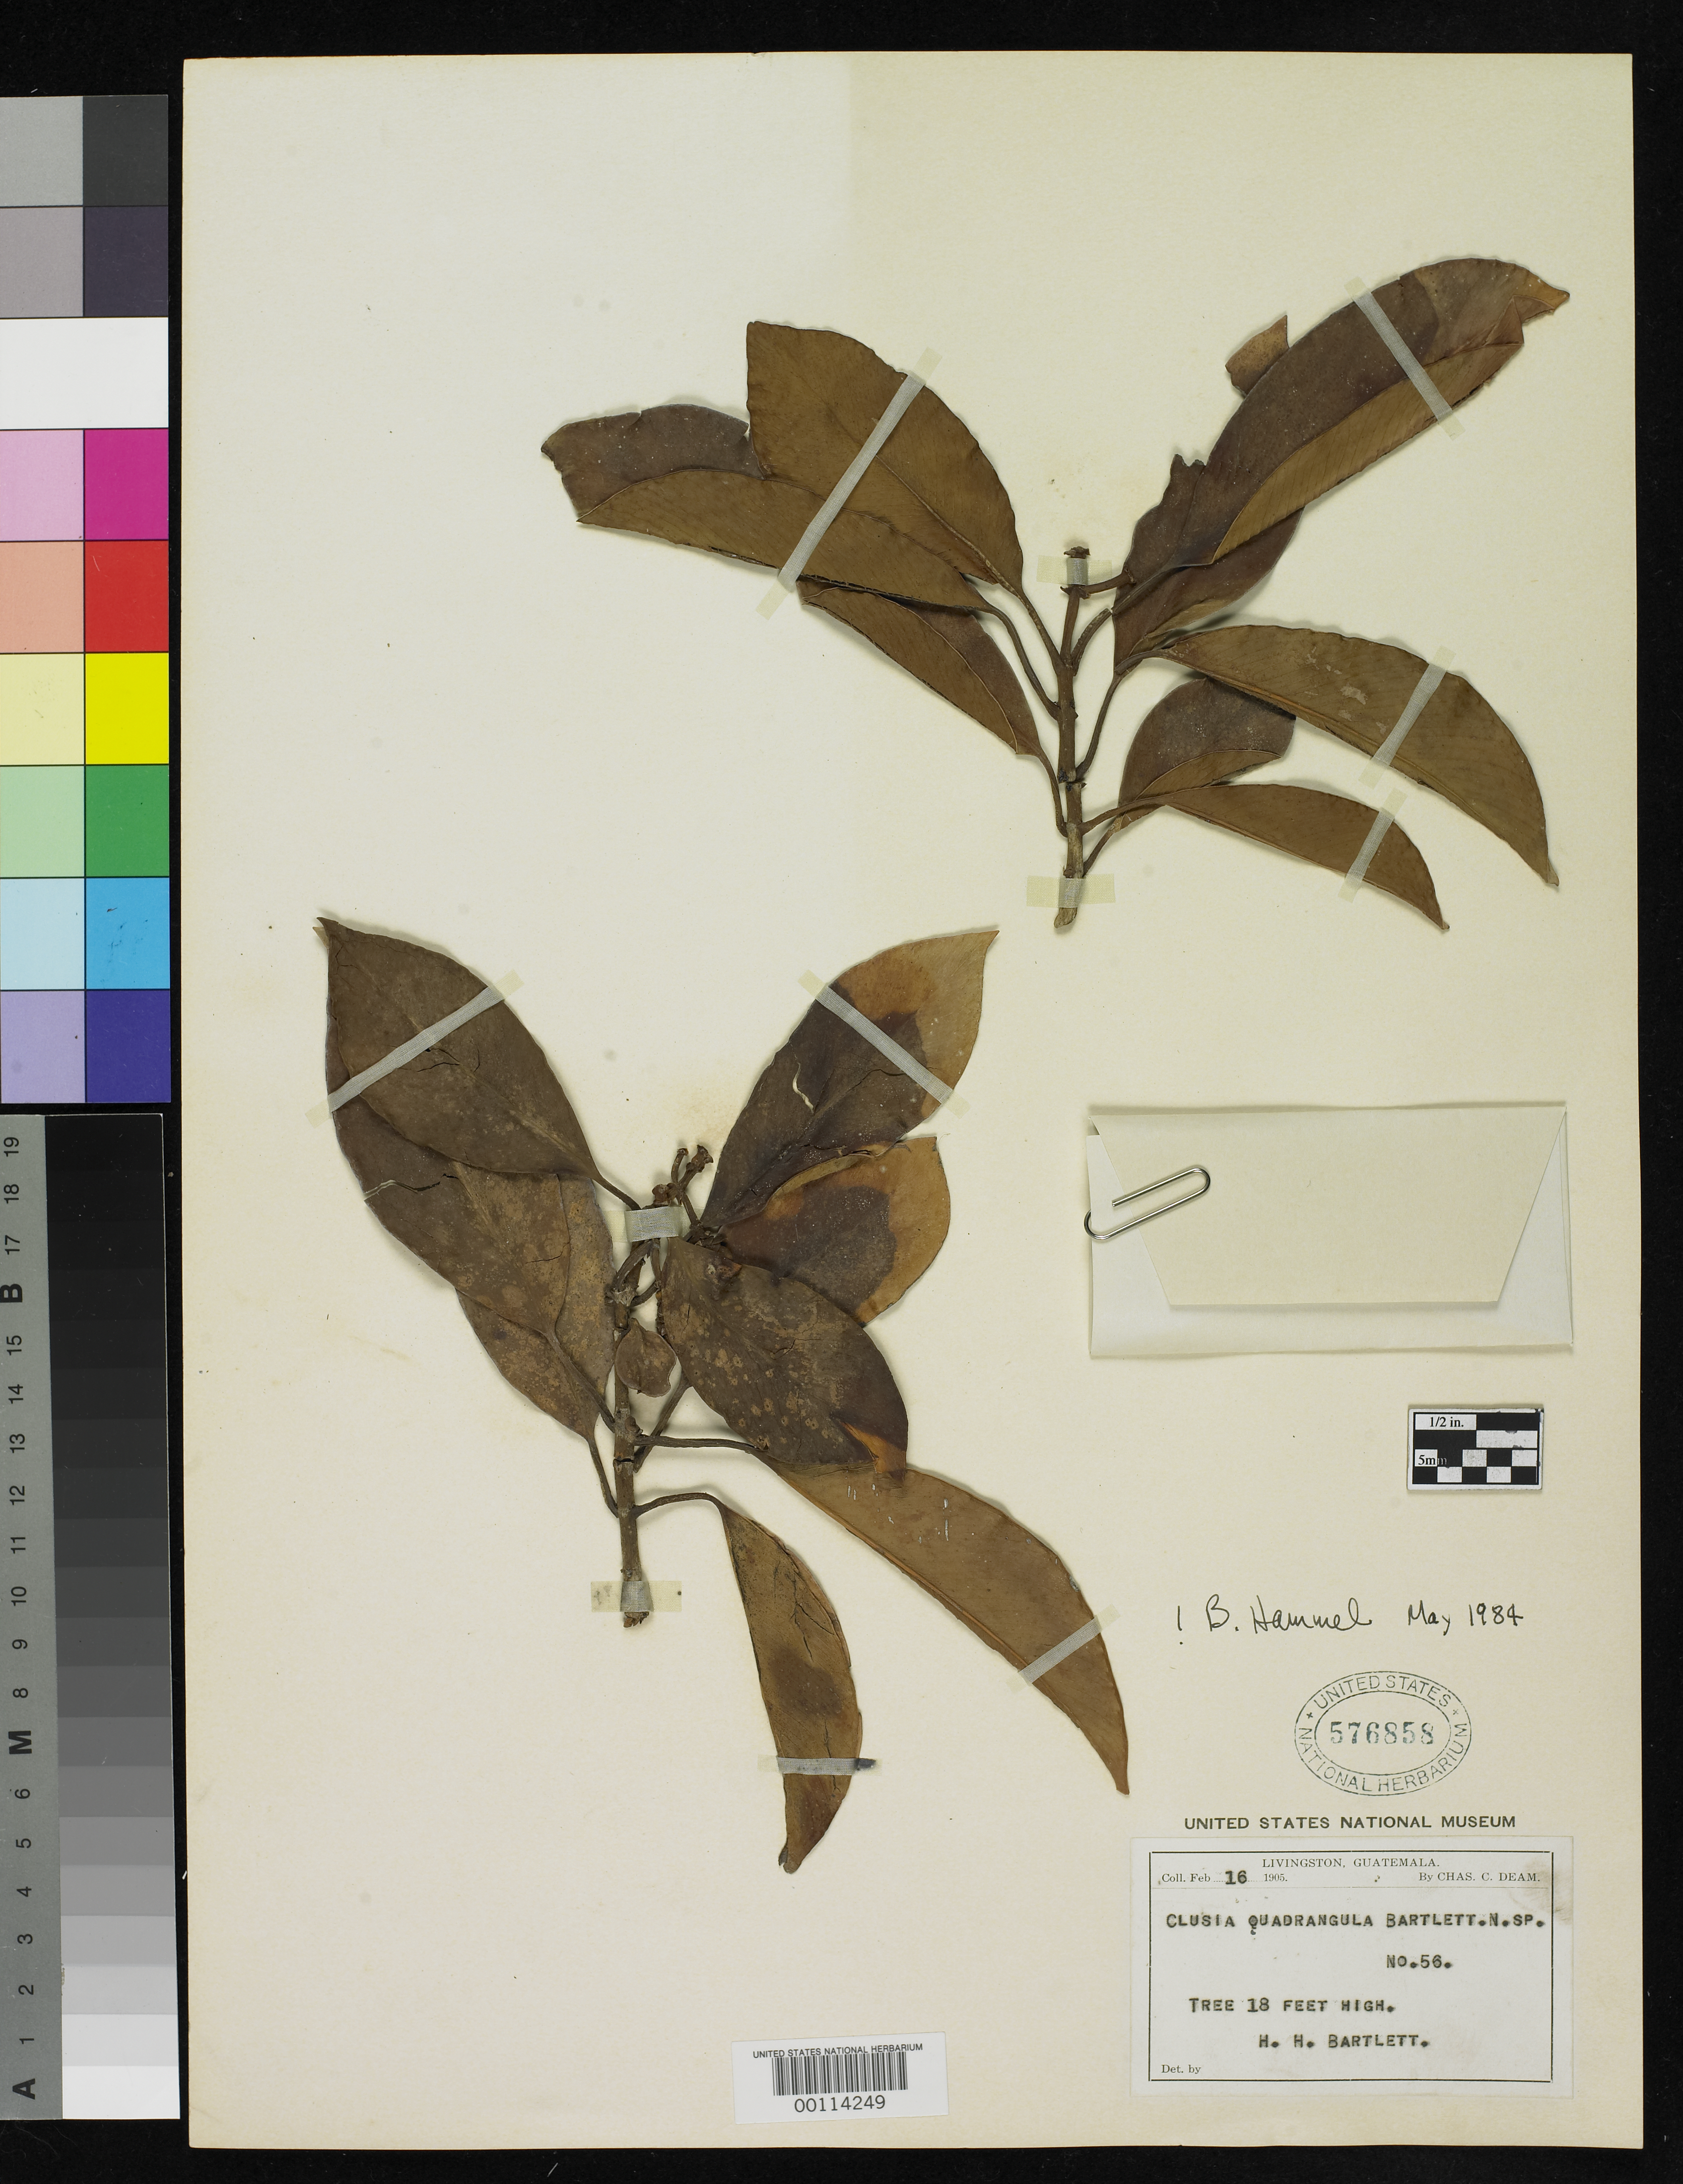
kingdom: Plantae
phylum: Tracheophyta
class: Magnoliopsida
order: Malpighiales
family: Clusiaceae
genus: Clusia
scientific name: Clusia quadrangula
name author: Bartlett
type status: Isotype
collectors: C. C. Deam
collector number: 56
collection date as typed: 17 Feb 1905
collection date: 1905-02-17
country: Guatemala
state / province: Izabal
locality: Livingston.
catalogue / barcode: US 576858